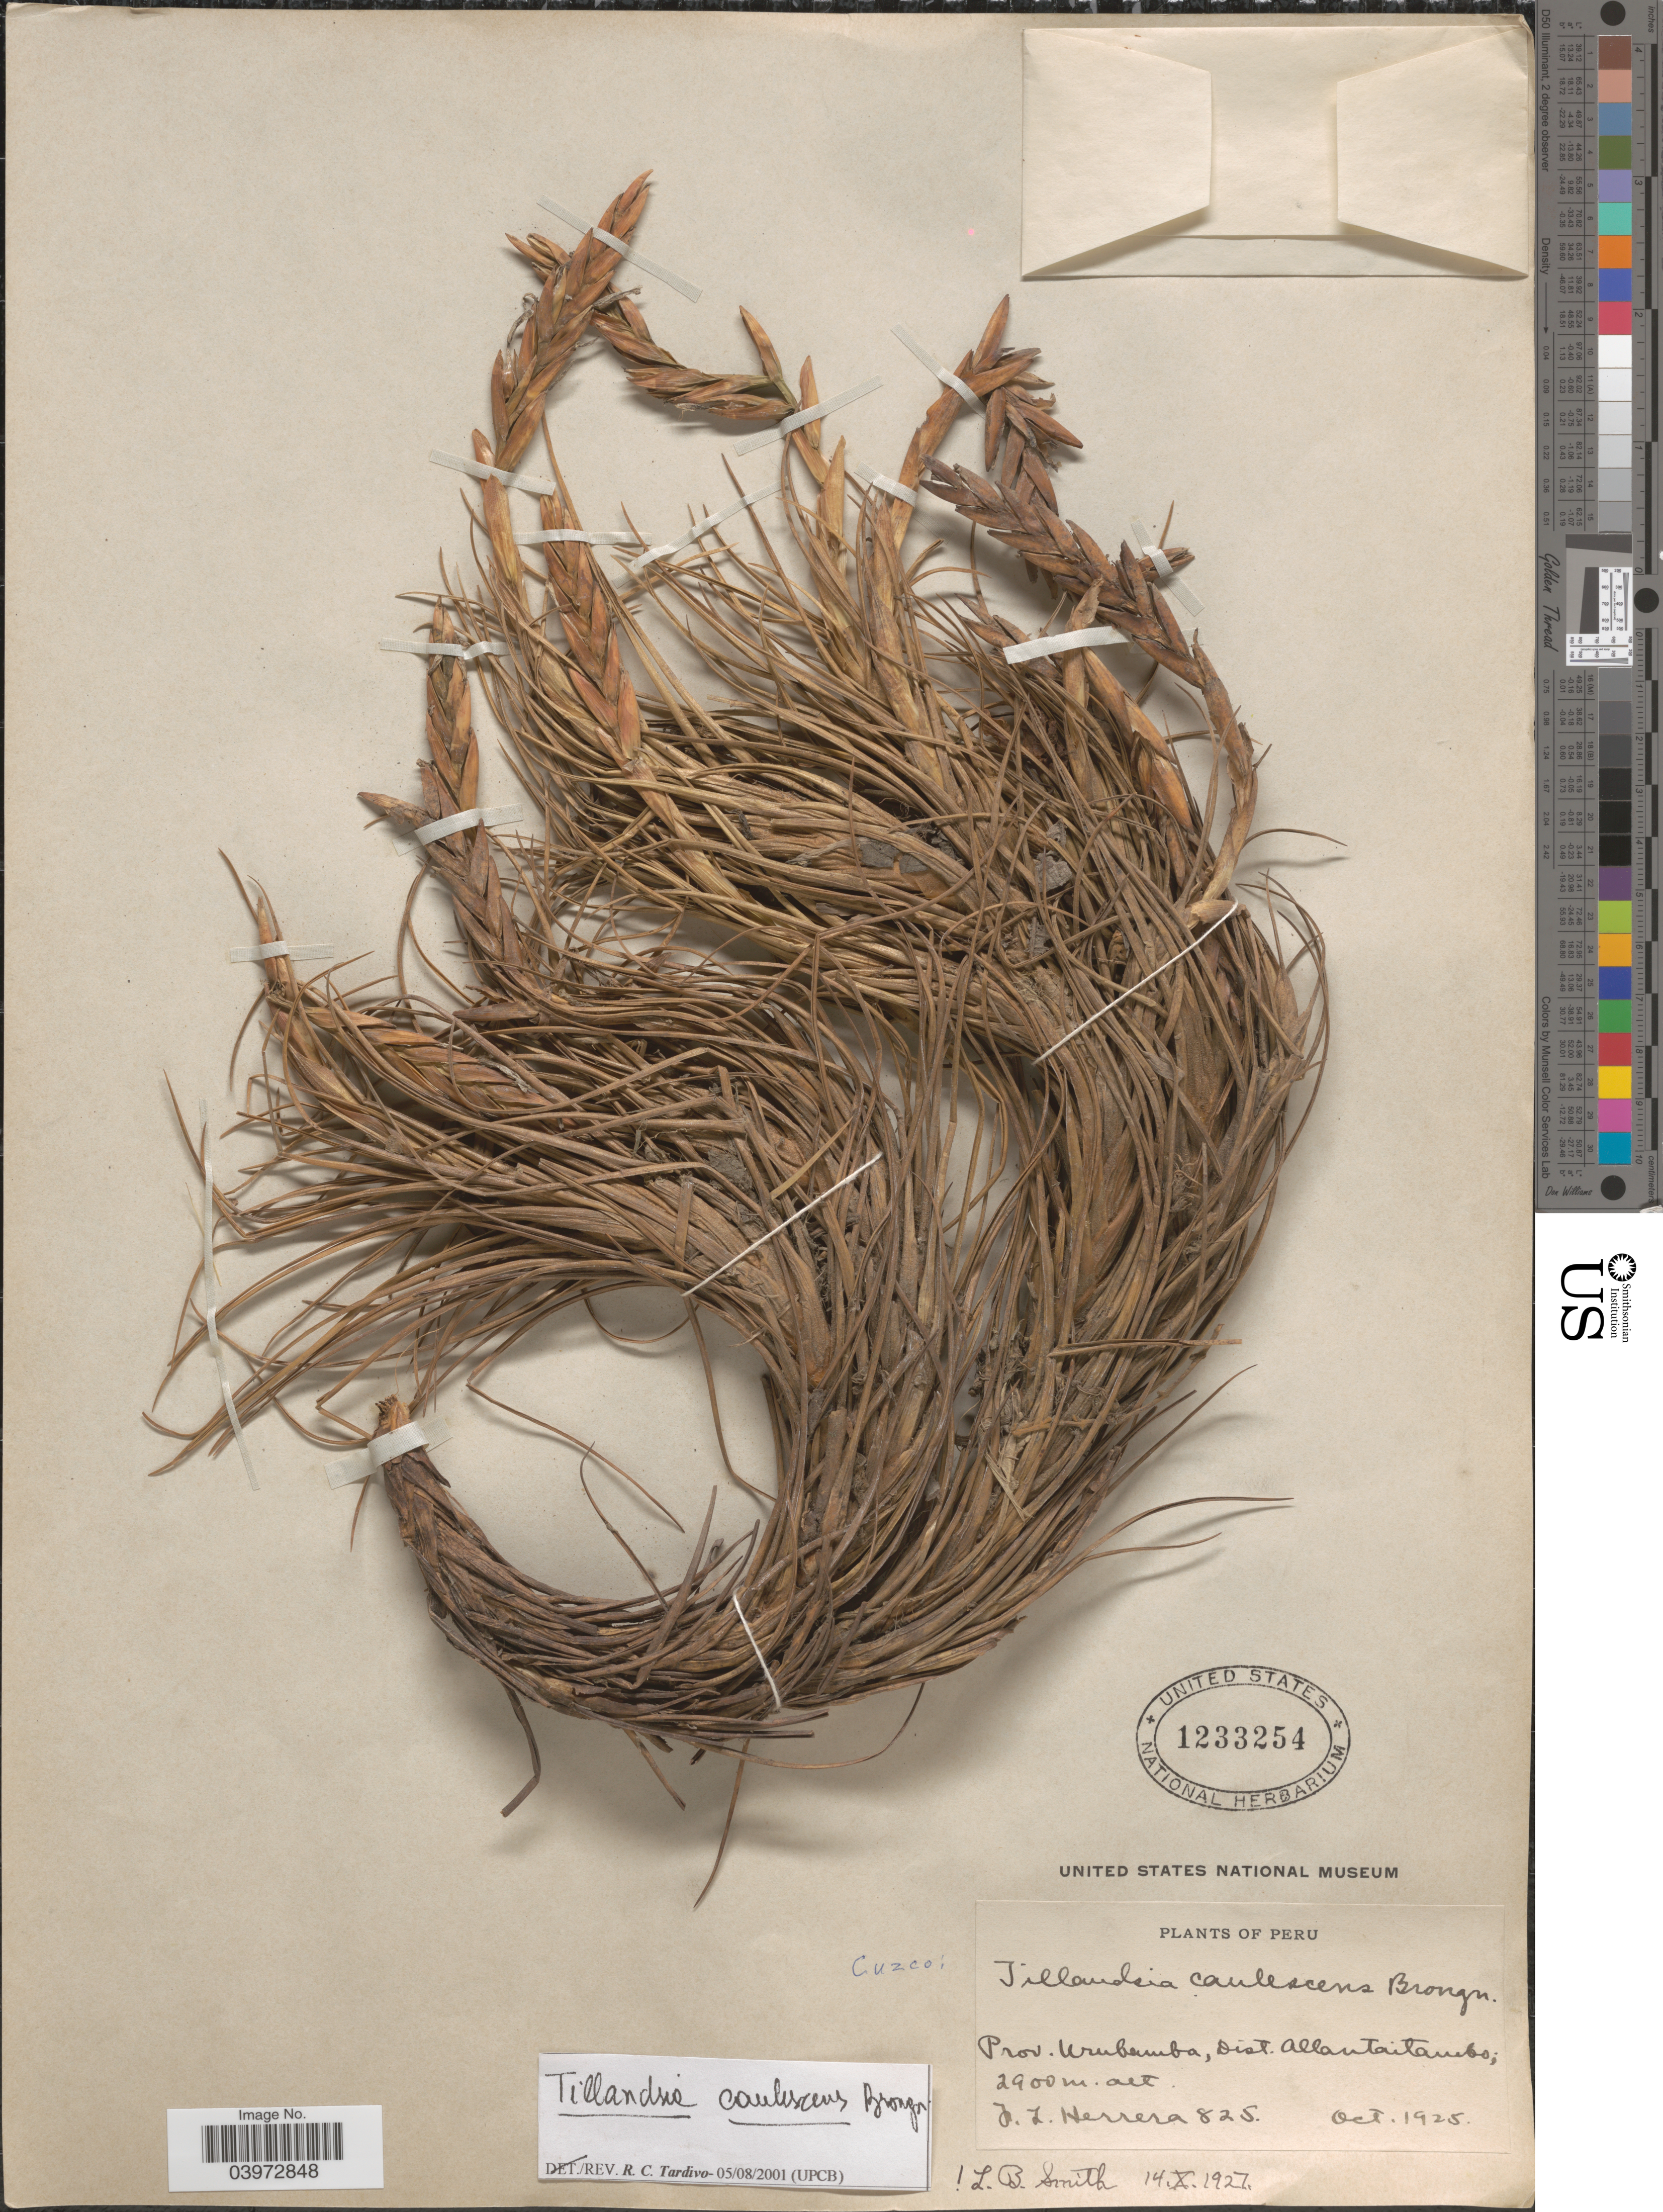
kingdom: Plantae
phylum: Tracheophyta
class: Liliopsida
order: Poales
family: Bromeliaceae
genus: Tillandsia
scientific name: Tillandsia caulescens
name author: Brongn. ex Baker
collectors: F. L. Herrera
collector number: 825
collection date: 1925-10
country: Peru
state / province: Cusco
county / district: Urubamba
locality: Prov. Urubamba, Dist. Allantaitambo.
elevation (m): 2900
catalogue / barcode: US 1233254